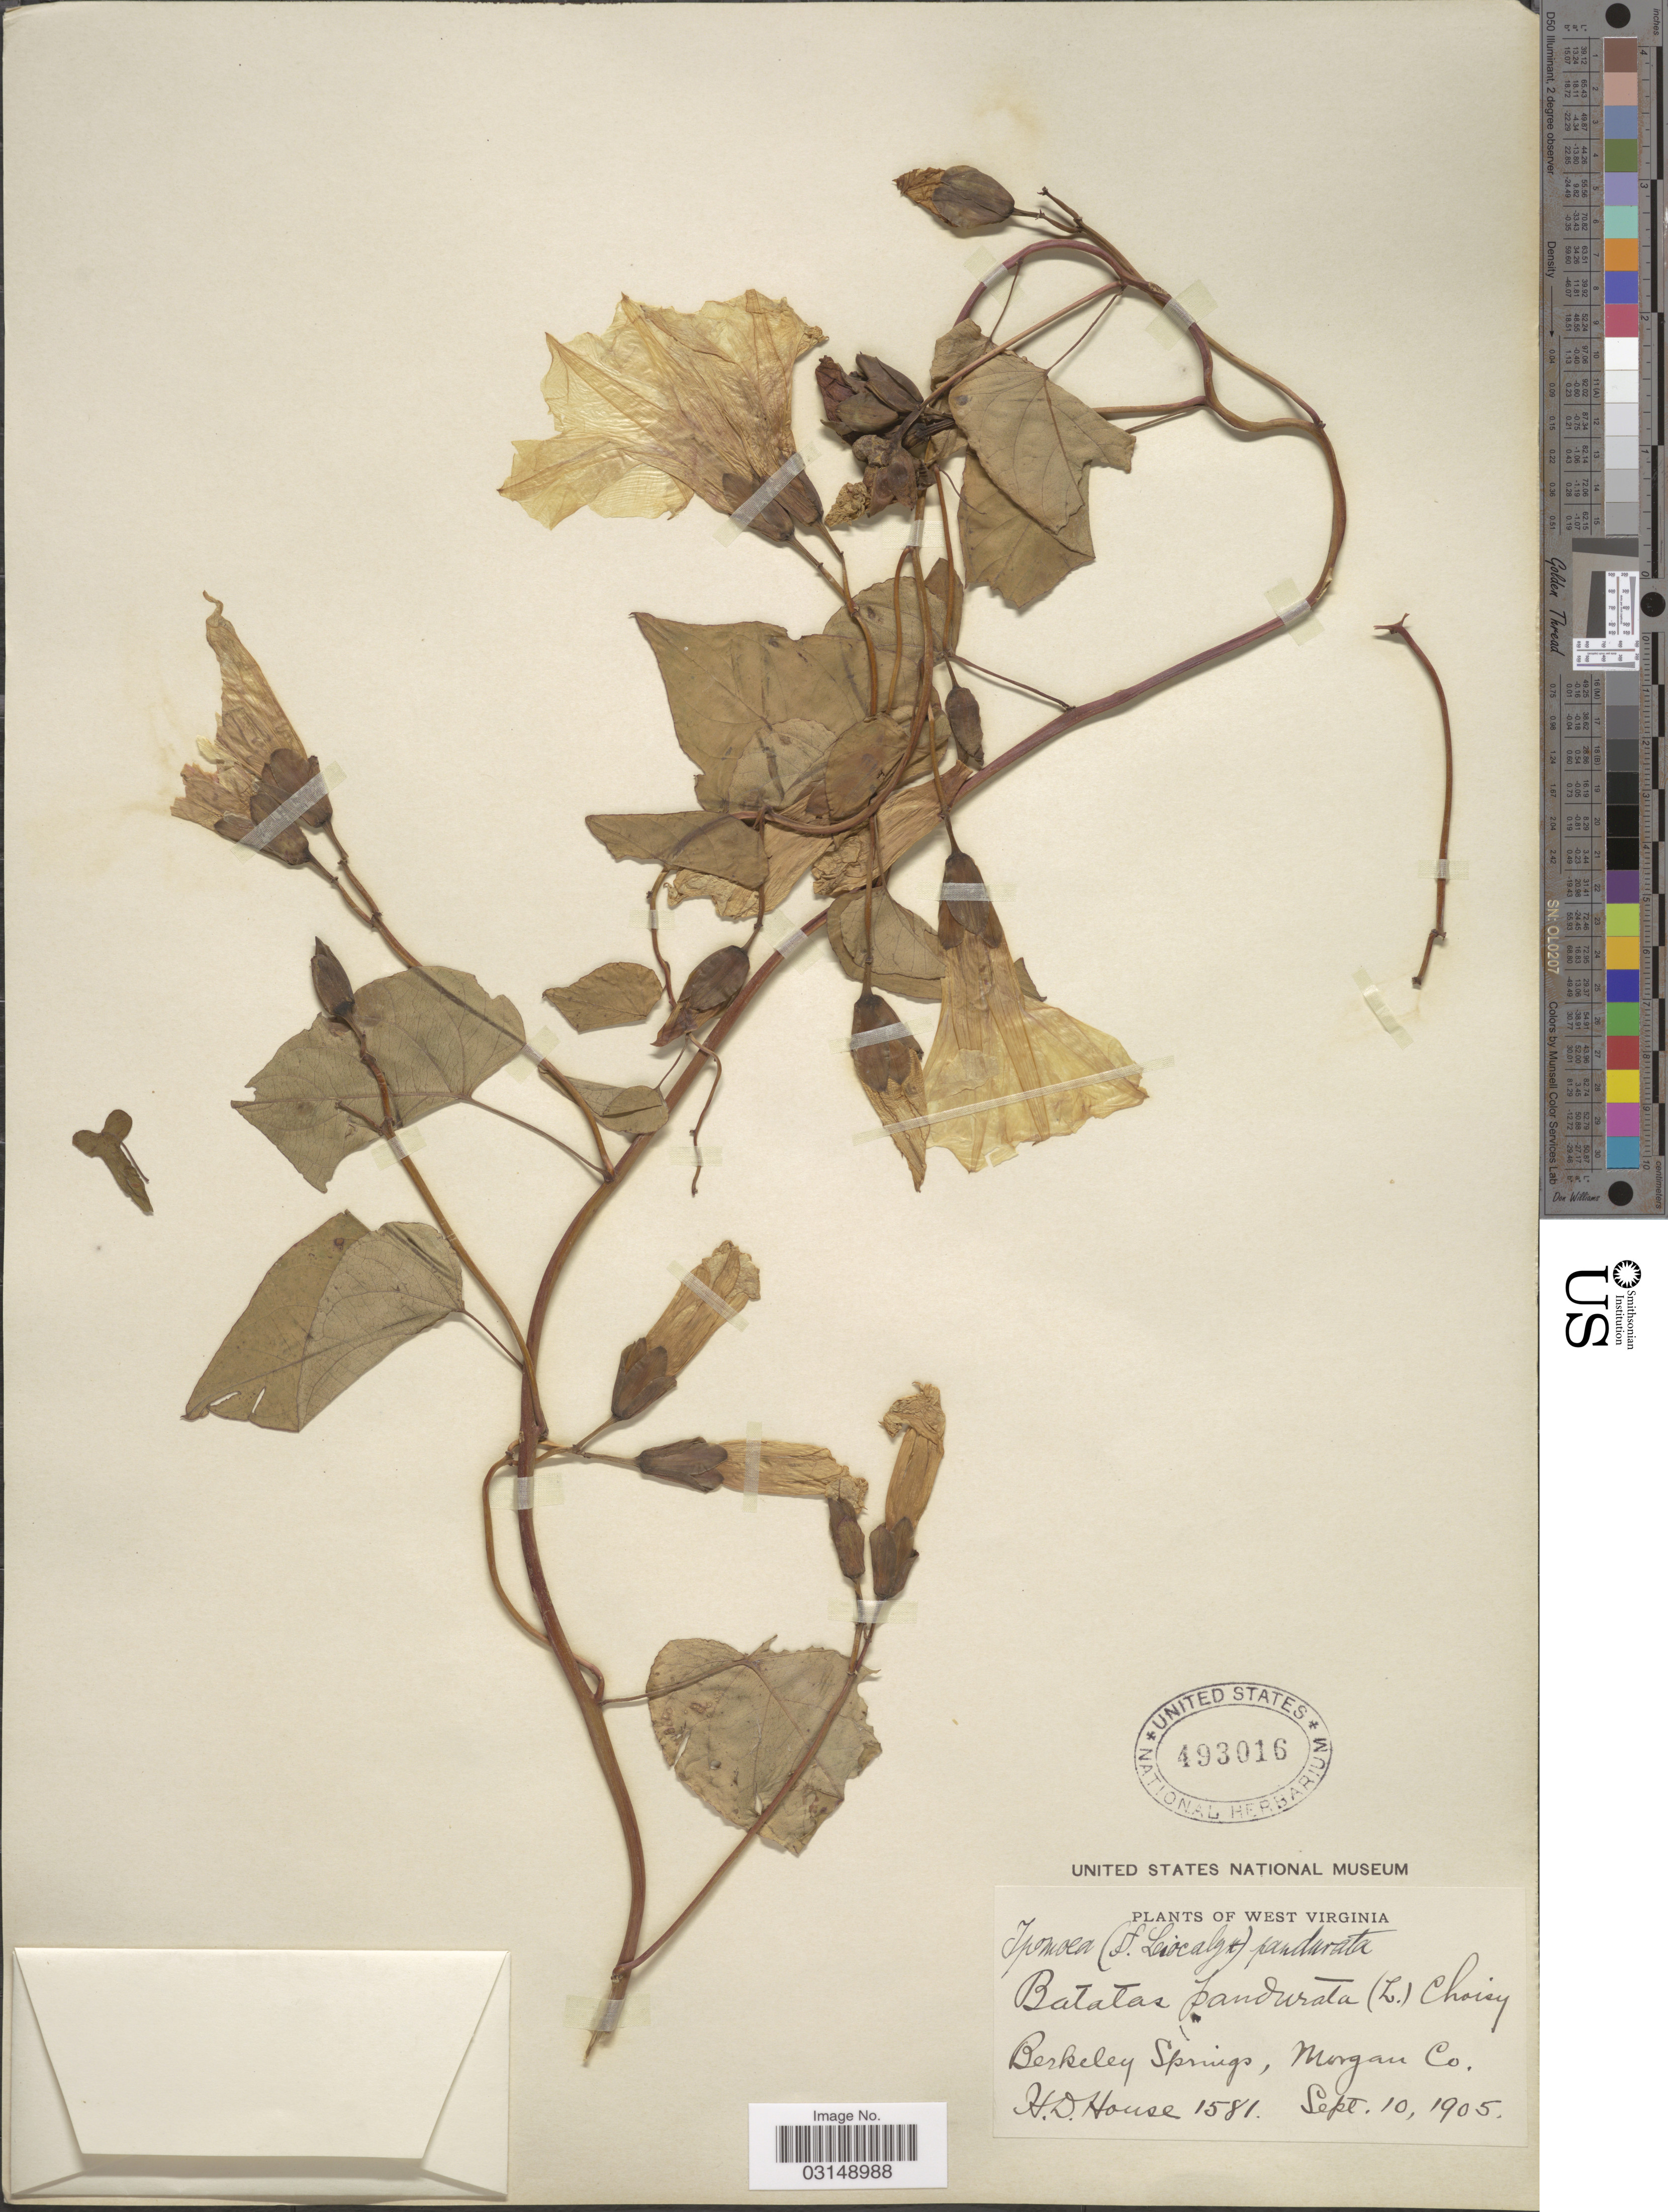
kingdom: Plantae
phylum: Tracheophyta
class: Magnoliopsida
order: Solanales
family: Convolvulaceae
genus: Ipomoea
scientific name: Ipomoea pandurata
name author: (L.) G. Mey.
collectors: H. D. House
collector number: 1581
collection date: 1905-09-10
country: United States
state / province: West Virginia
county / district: Morgan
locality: Berkeley Springs, Morgan Co.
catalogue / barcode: US 493016